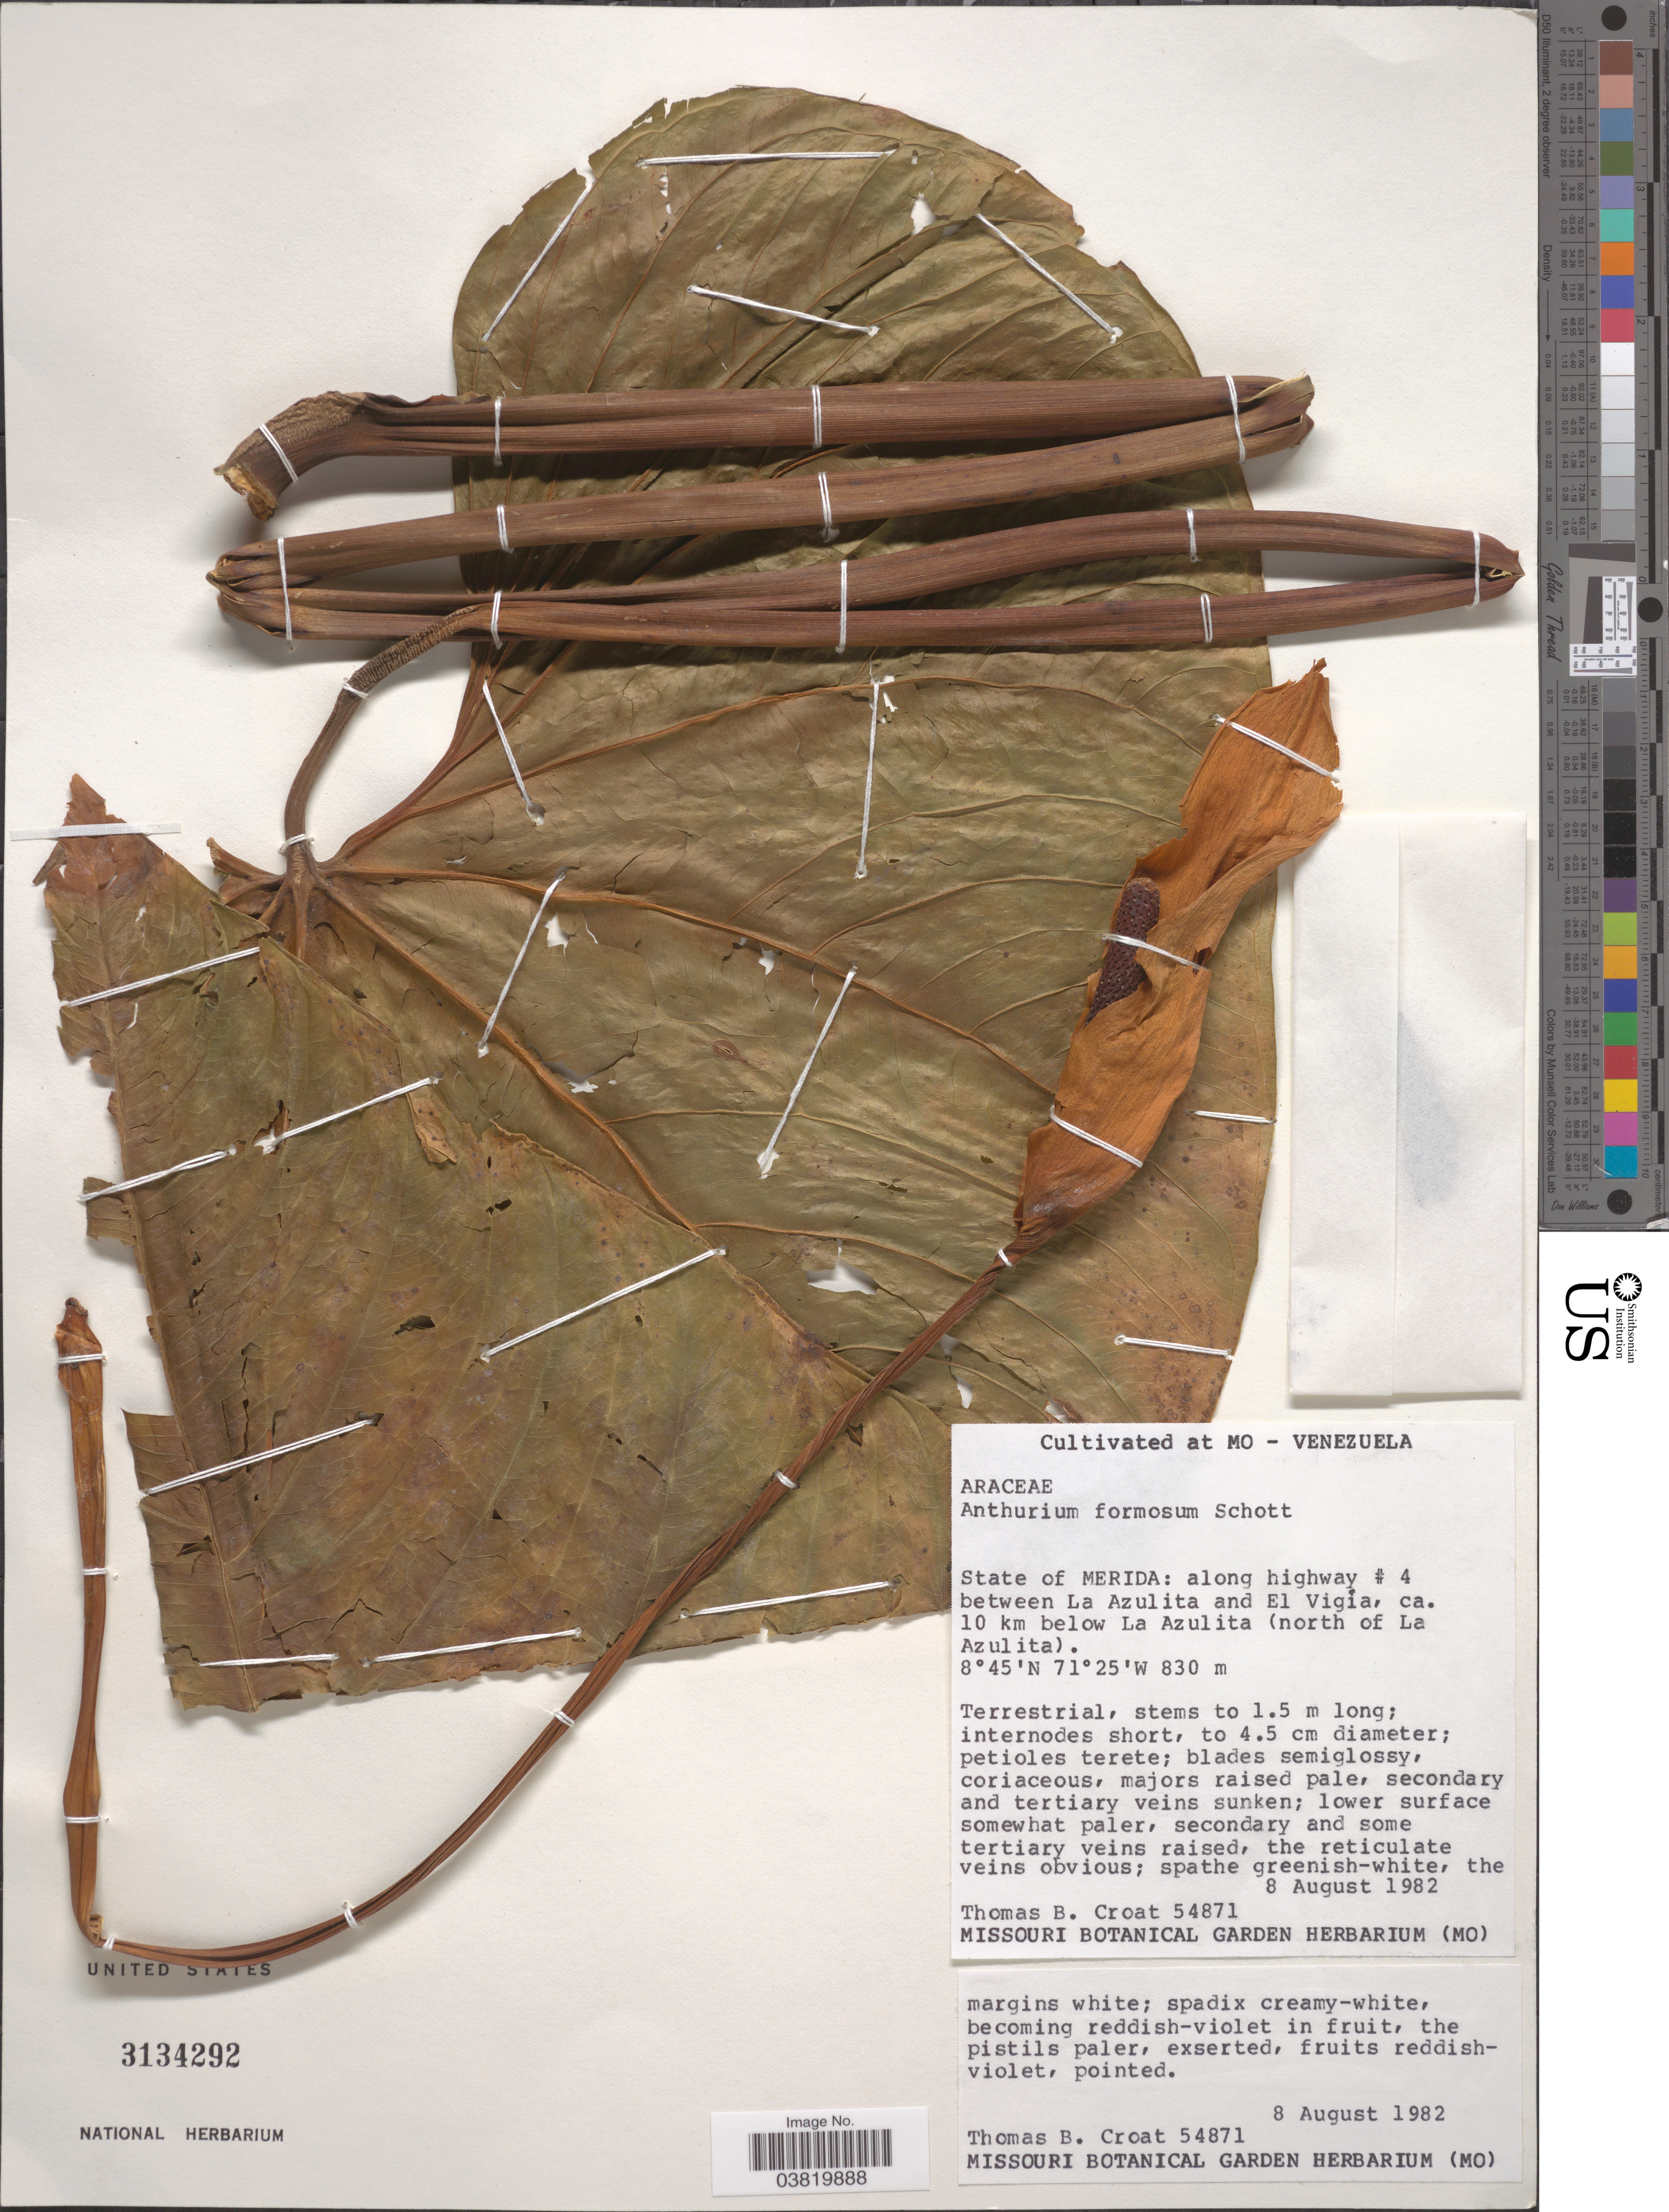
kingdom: Plantae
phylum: Tracheophyta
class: Liliopsida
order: Alismatales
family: Araceae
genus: Anthurium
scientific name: Anthurium formosum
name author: Schott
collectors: T. B. Croat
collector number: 54871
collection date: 1982-08-08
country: Venezuela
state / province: Merida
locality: Along highway #4 between La Azulita and El Vigia, ca. 10 km below La Azulita (north of La Azulita).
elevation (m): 830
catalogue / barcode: US 3134292